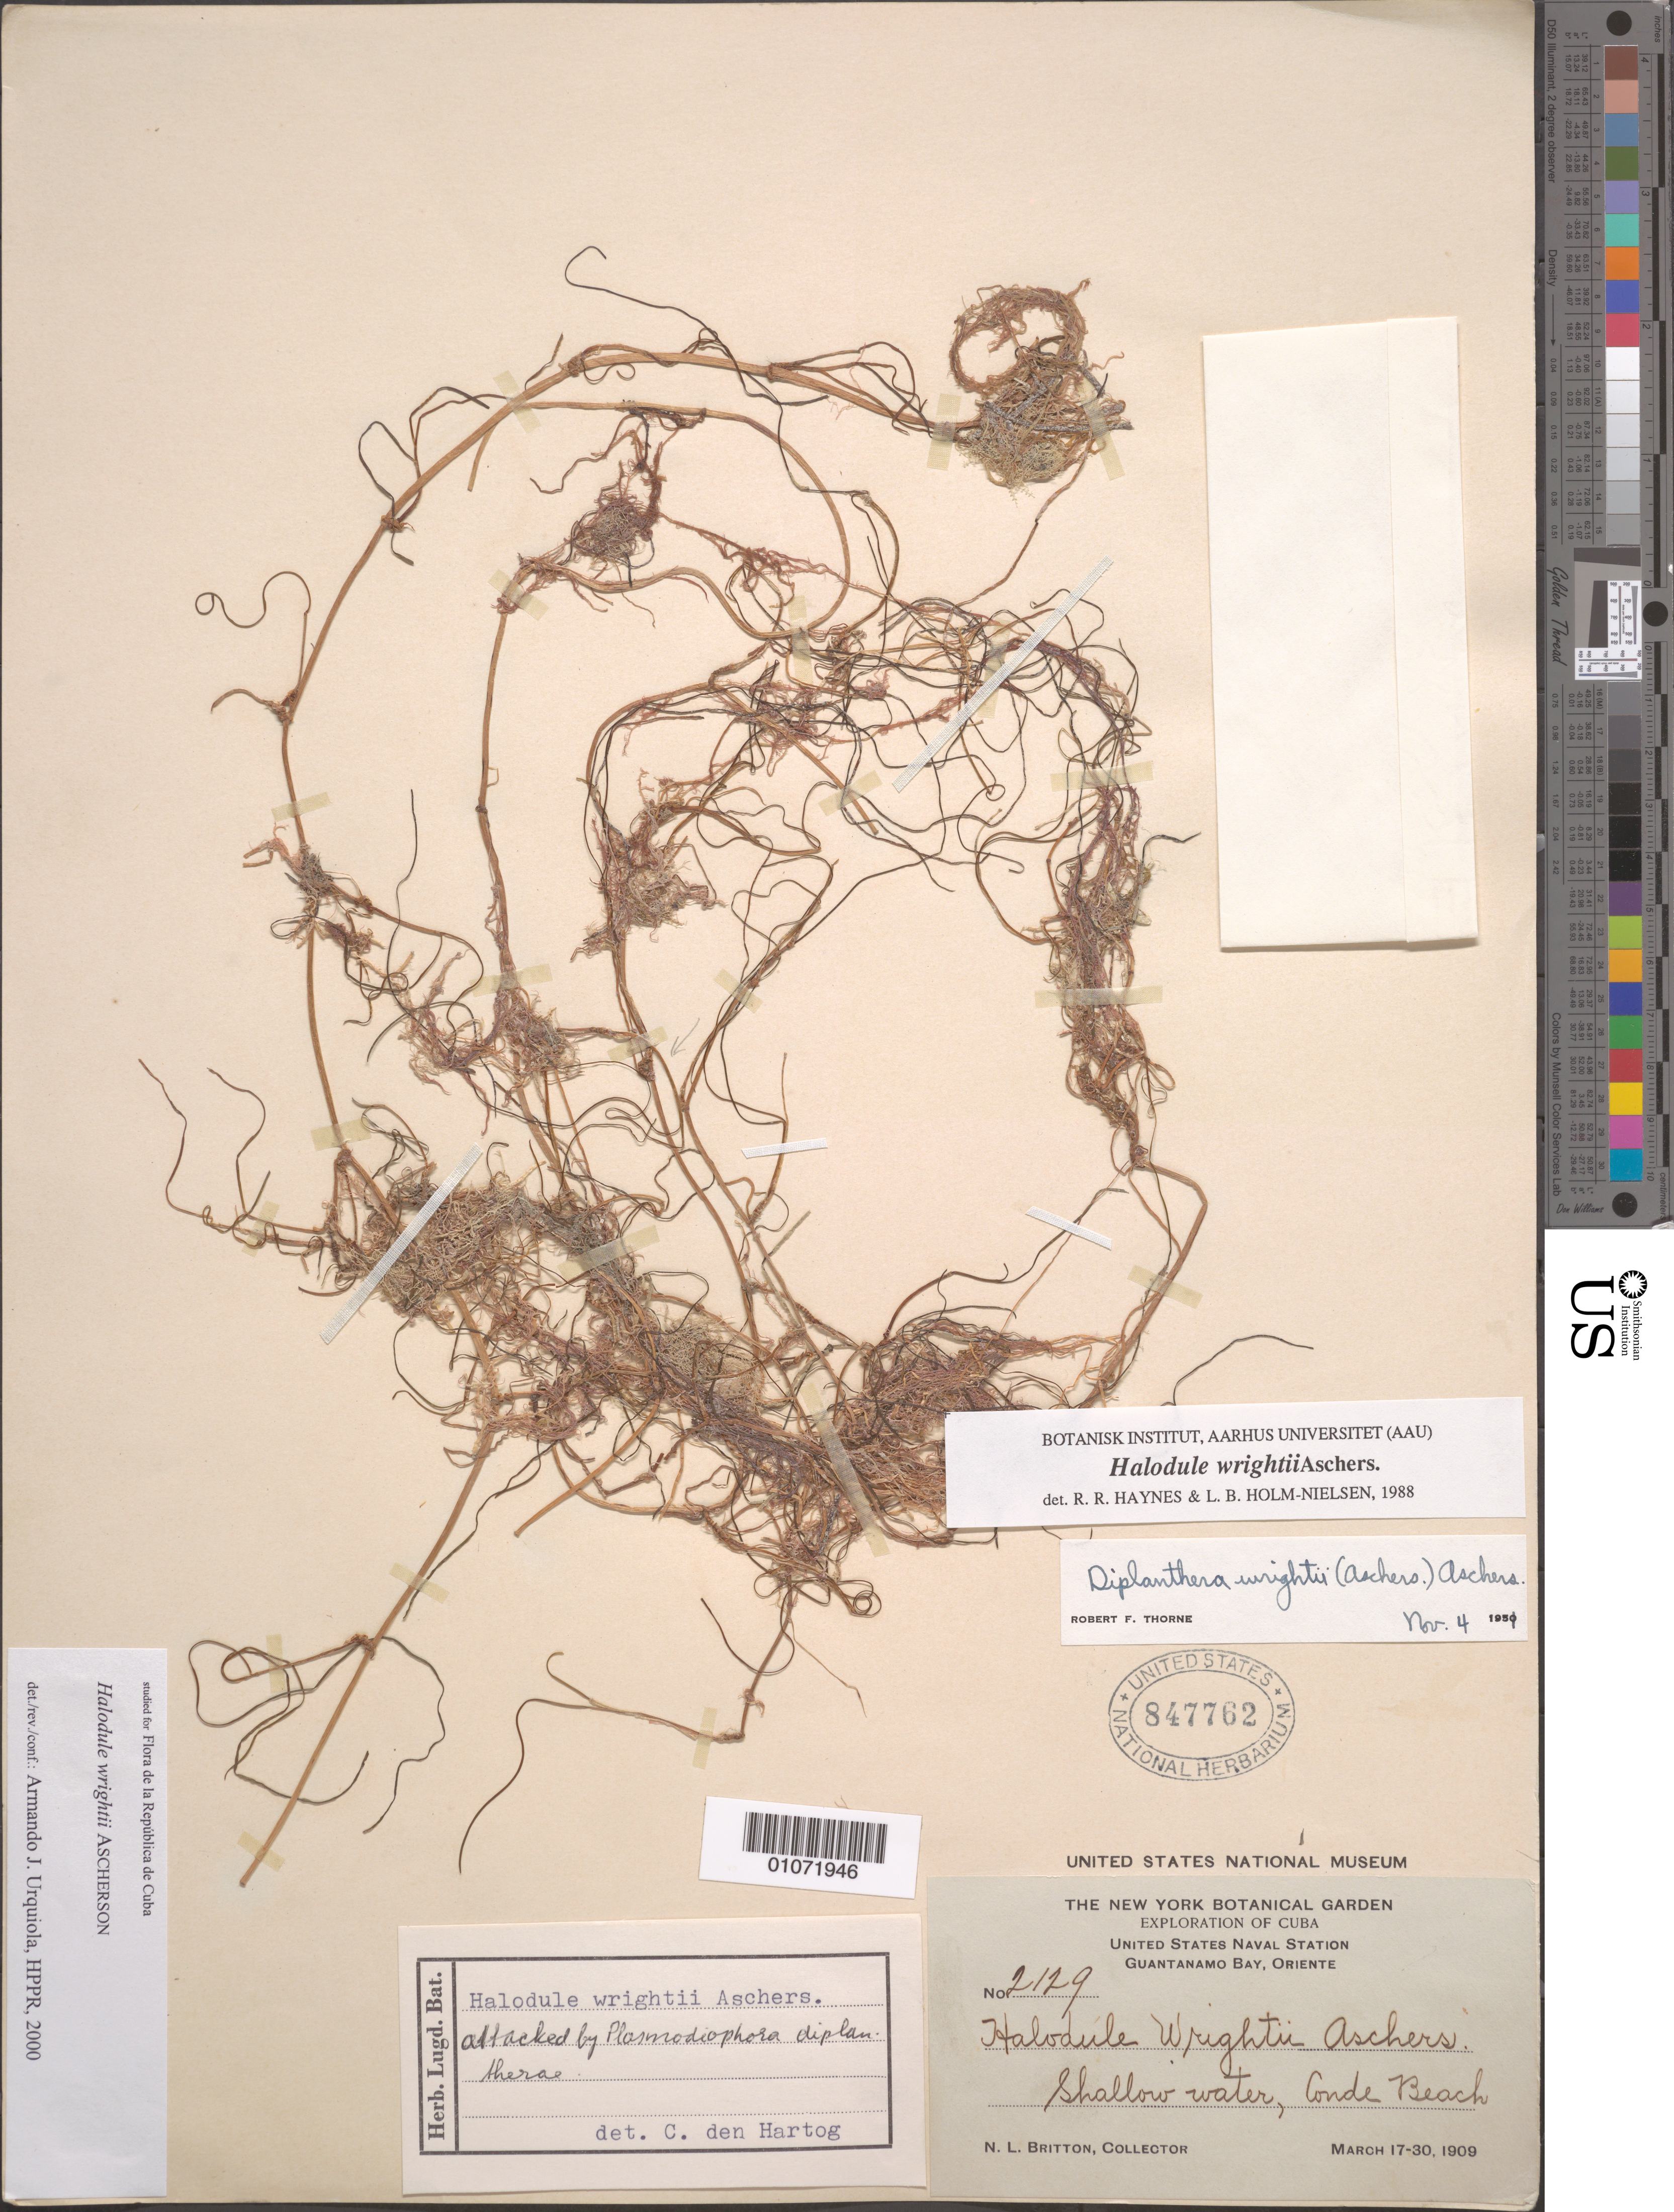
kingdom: Plantae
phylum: Tracheophyta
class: Liliopsida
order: Alismatales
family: Cymodoceaceae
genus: Halodule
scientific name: Halodule wrightii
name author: Asch.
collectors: N. Britton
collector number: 2129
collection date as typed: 17 Mar 1909 to 30 Mar 1909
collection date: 1909-03-17/1909-03-30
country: Cuba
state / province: Guantánamo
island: Cuba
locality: Shallow Water, Sandy beach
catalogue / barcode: US 847762